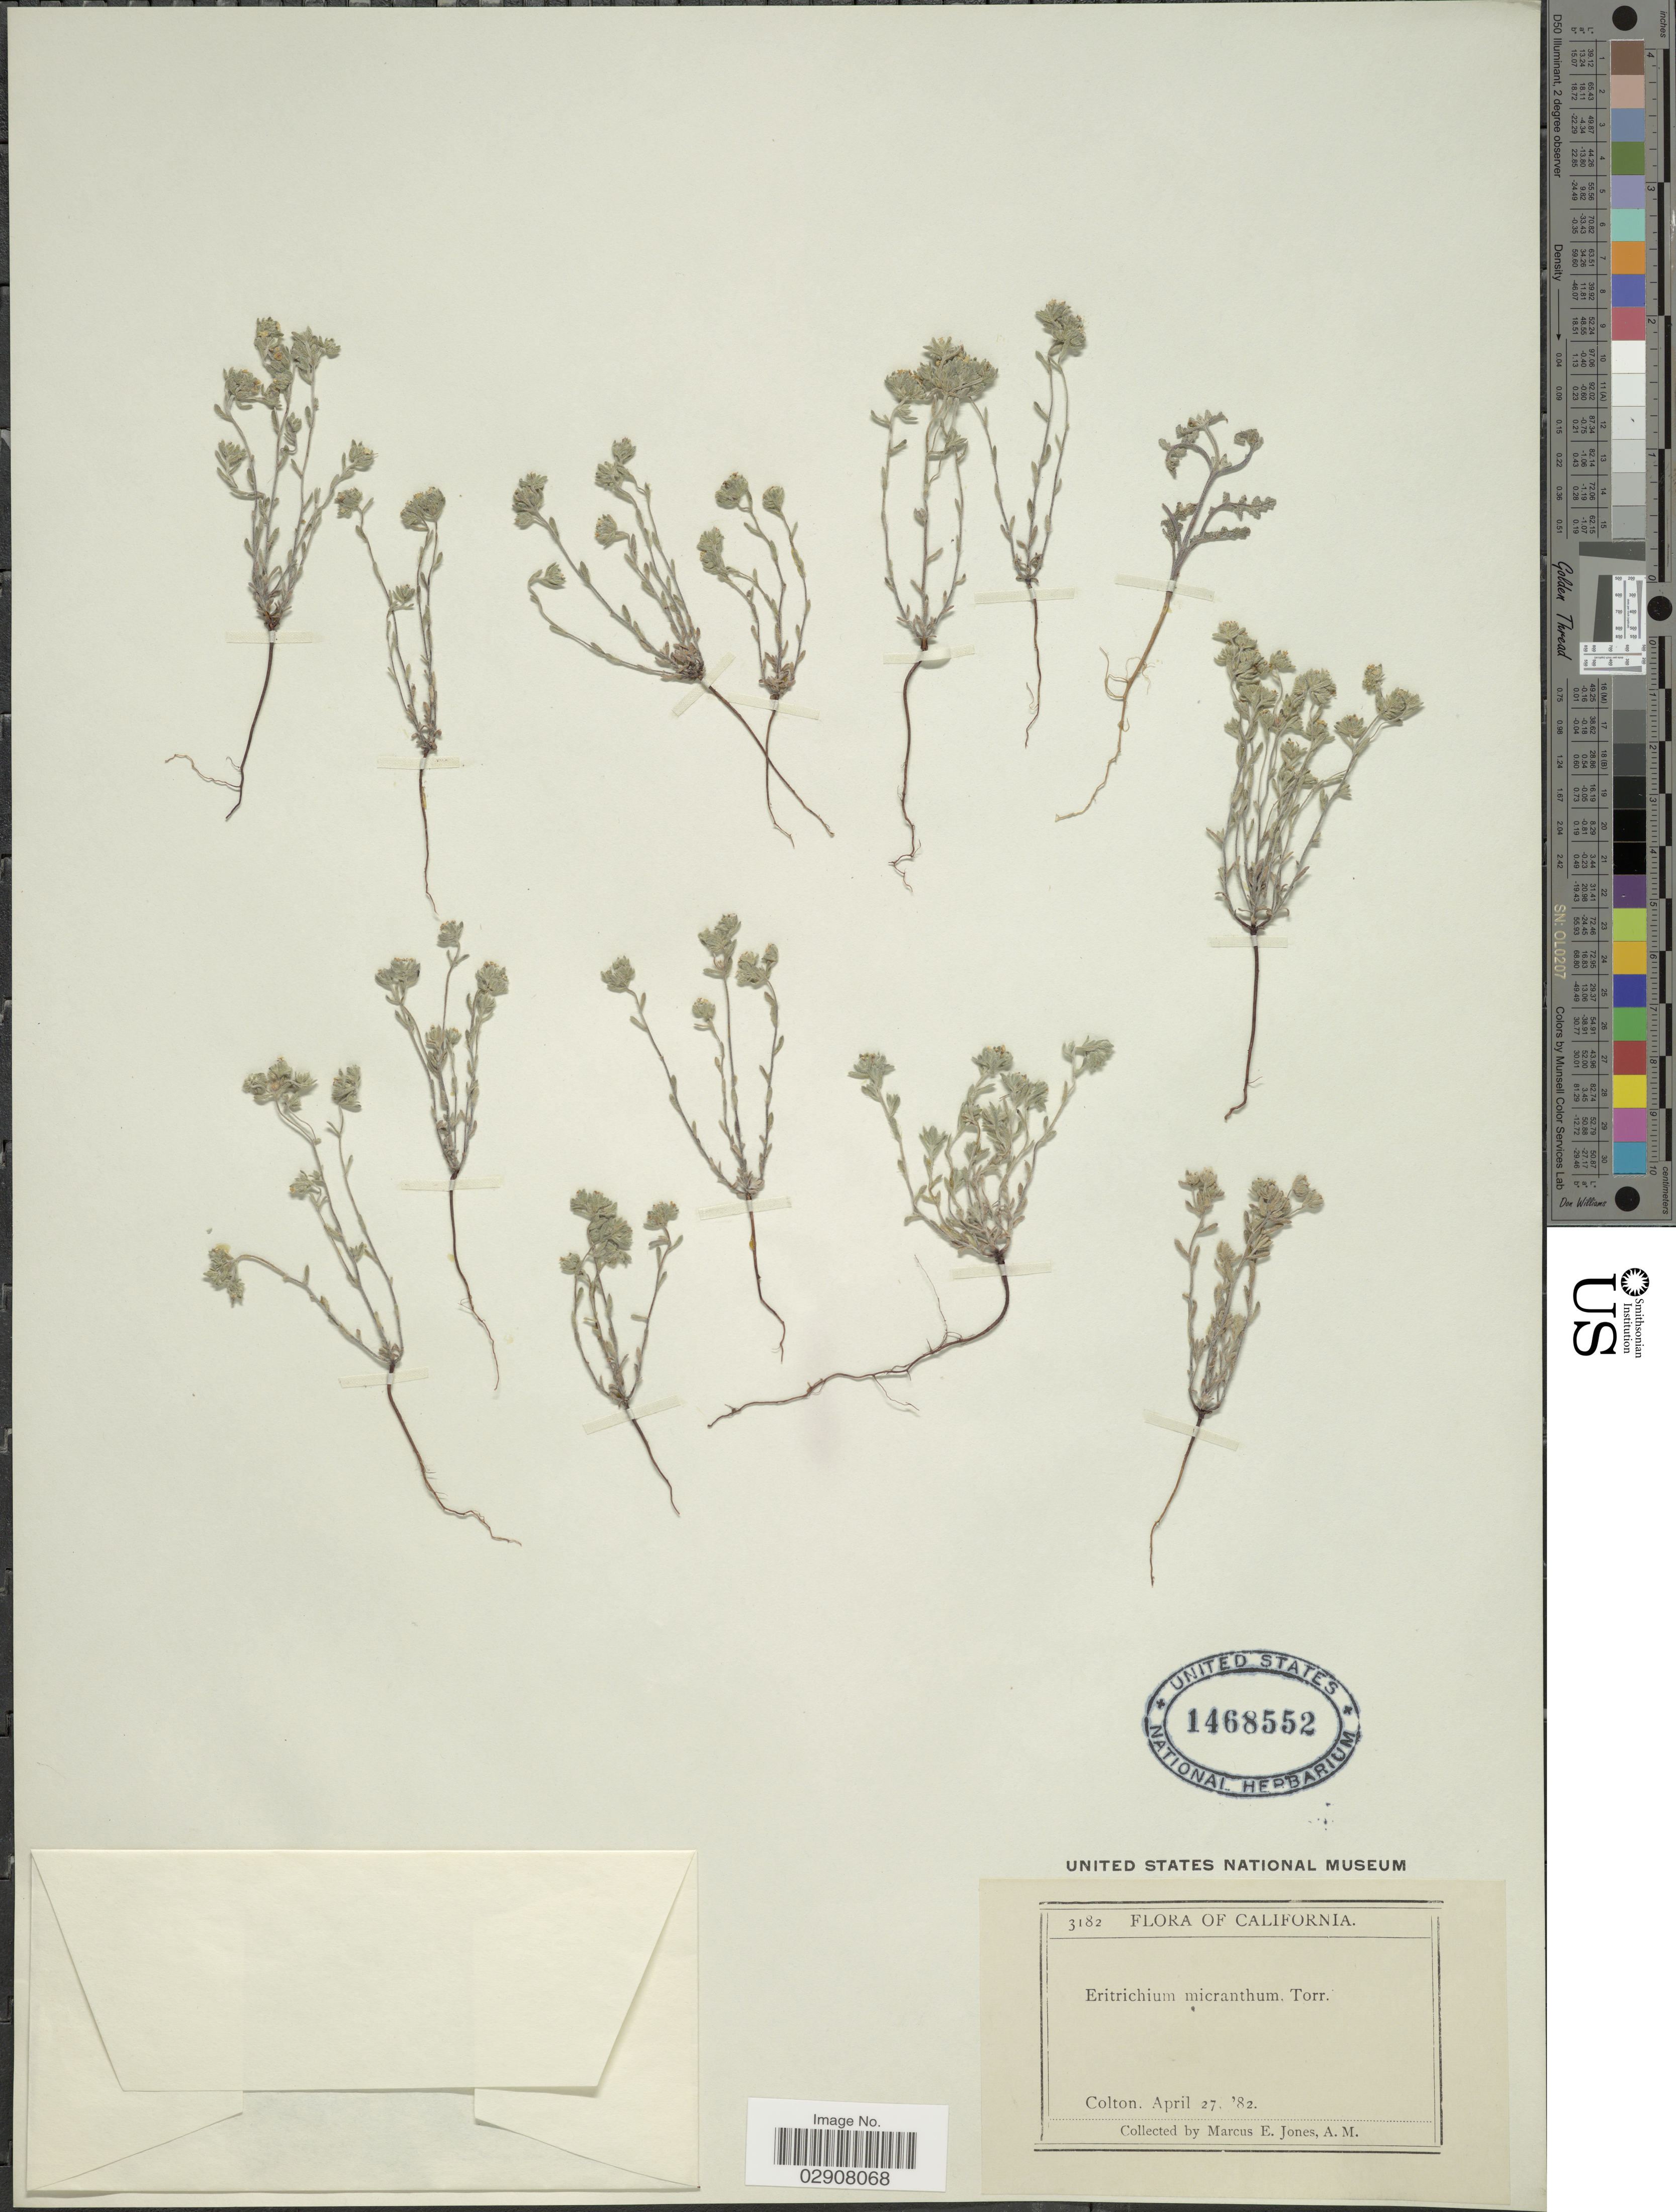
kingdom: Plantae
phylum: Tracheophyta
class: Magnoliopsida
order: Boraginales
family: Boraginaceae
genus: Cryptantha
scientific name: Cryptantha micrantha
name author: (Torr.) I.M. Johnst.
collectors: M. E. Jones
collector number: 3182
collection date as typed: Transcribed d/m/y: 27/4/82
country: United States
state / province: California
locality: Colton.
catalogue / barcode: US 1468552